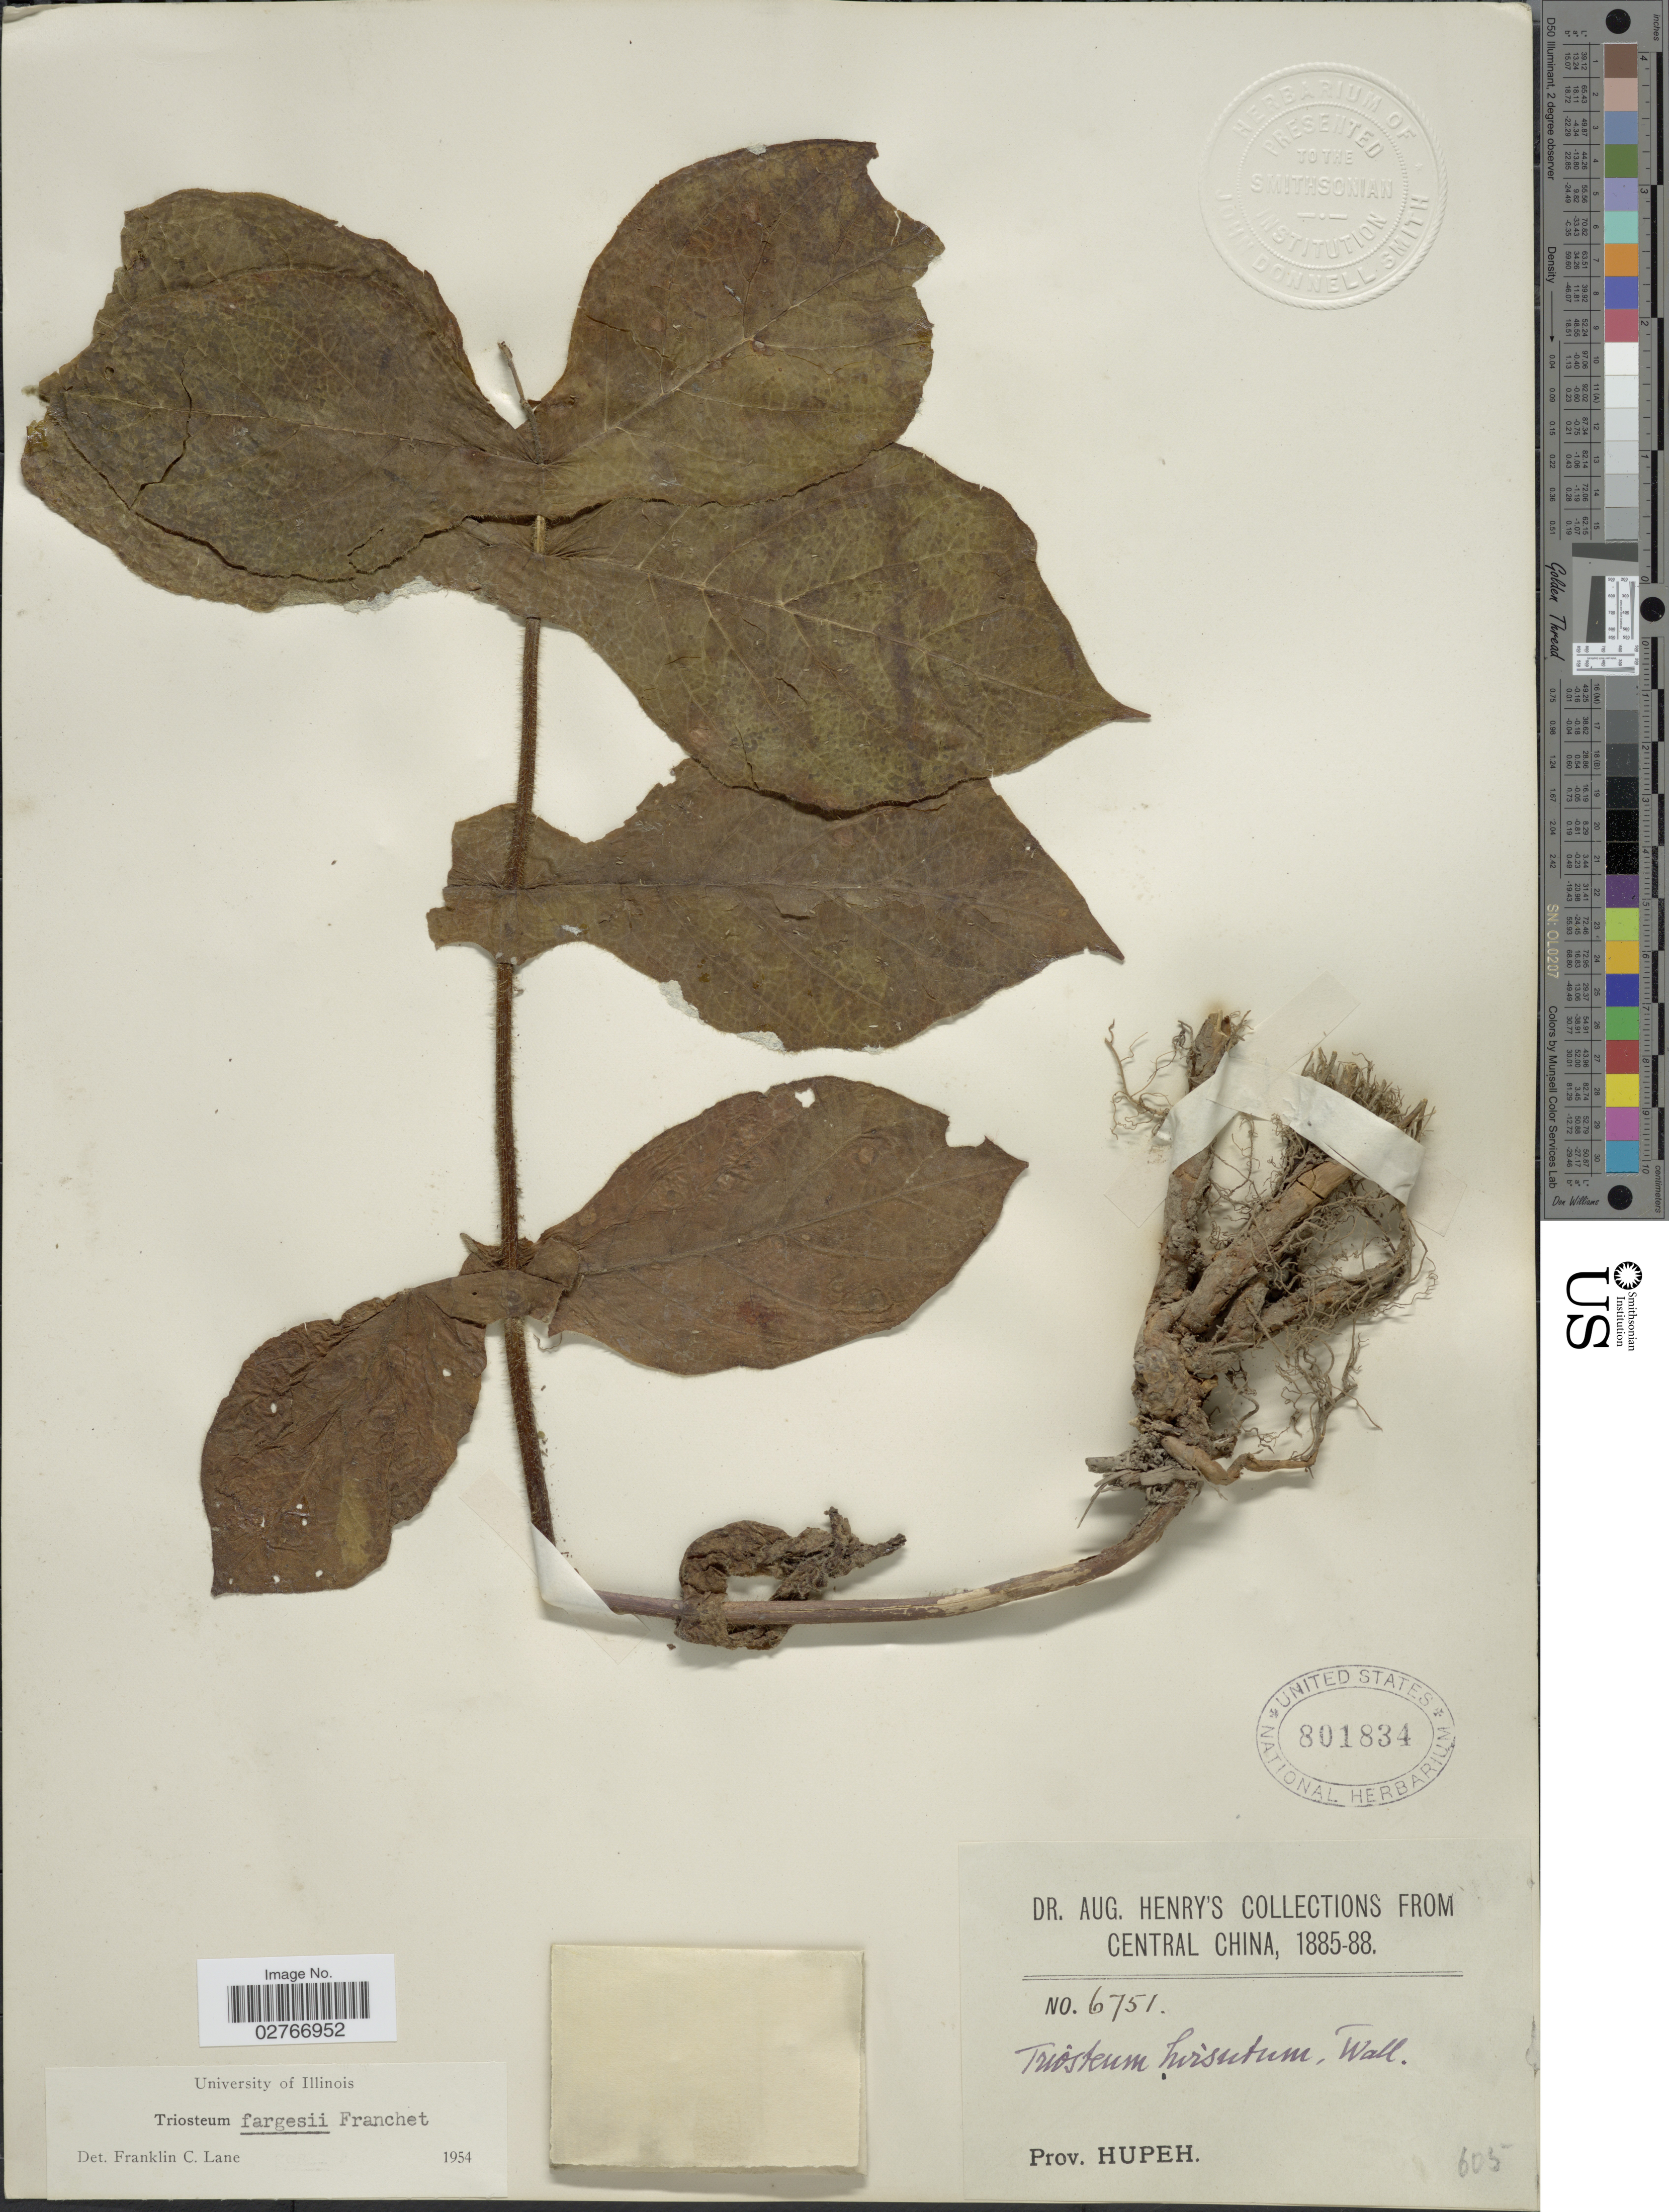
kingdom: Plantae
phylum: Tracheophyta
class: Magnoliopsida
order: Dipsacales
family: Caprifoliaceae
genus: Triosteum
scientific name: Triosteum fargesii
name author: Franch.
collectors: A. Henry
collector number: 6751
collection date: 1885/1888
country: China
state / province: Hubei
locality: Prov. Hupeh.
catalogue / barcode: US 801834